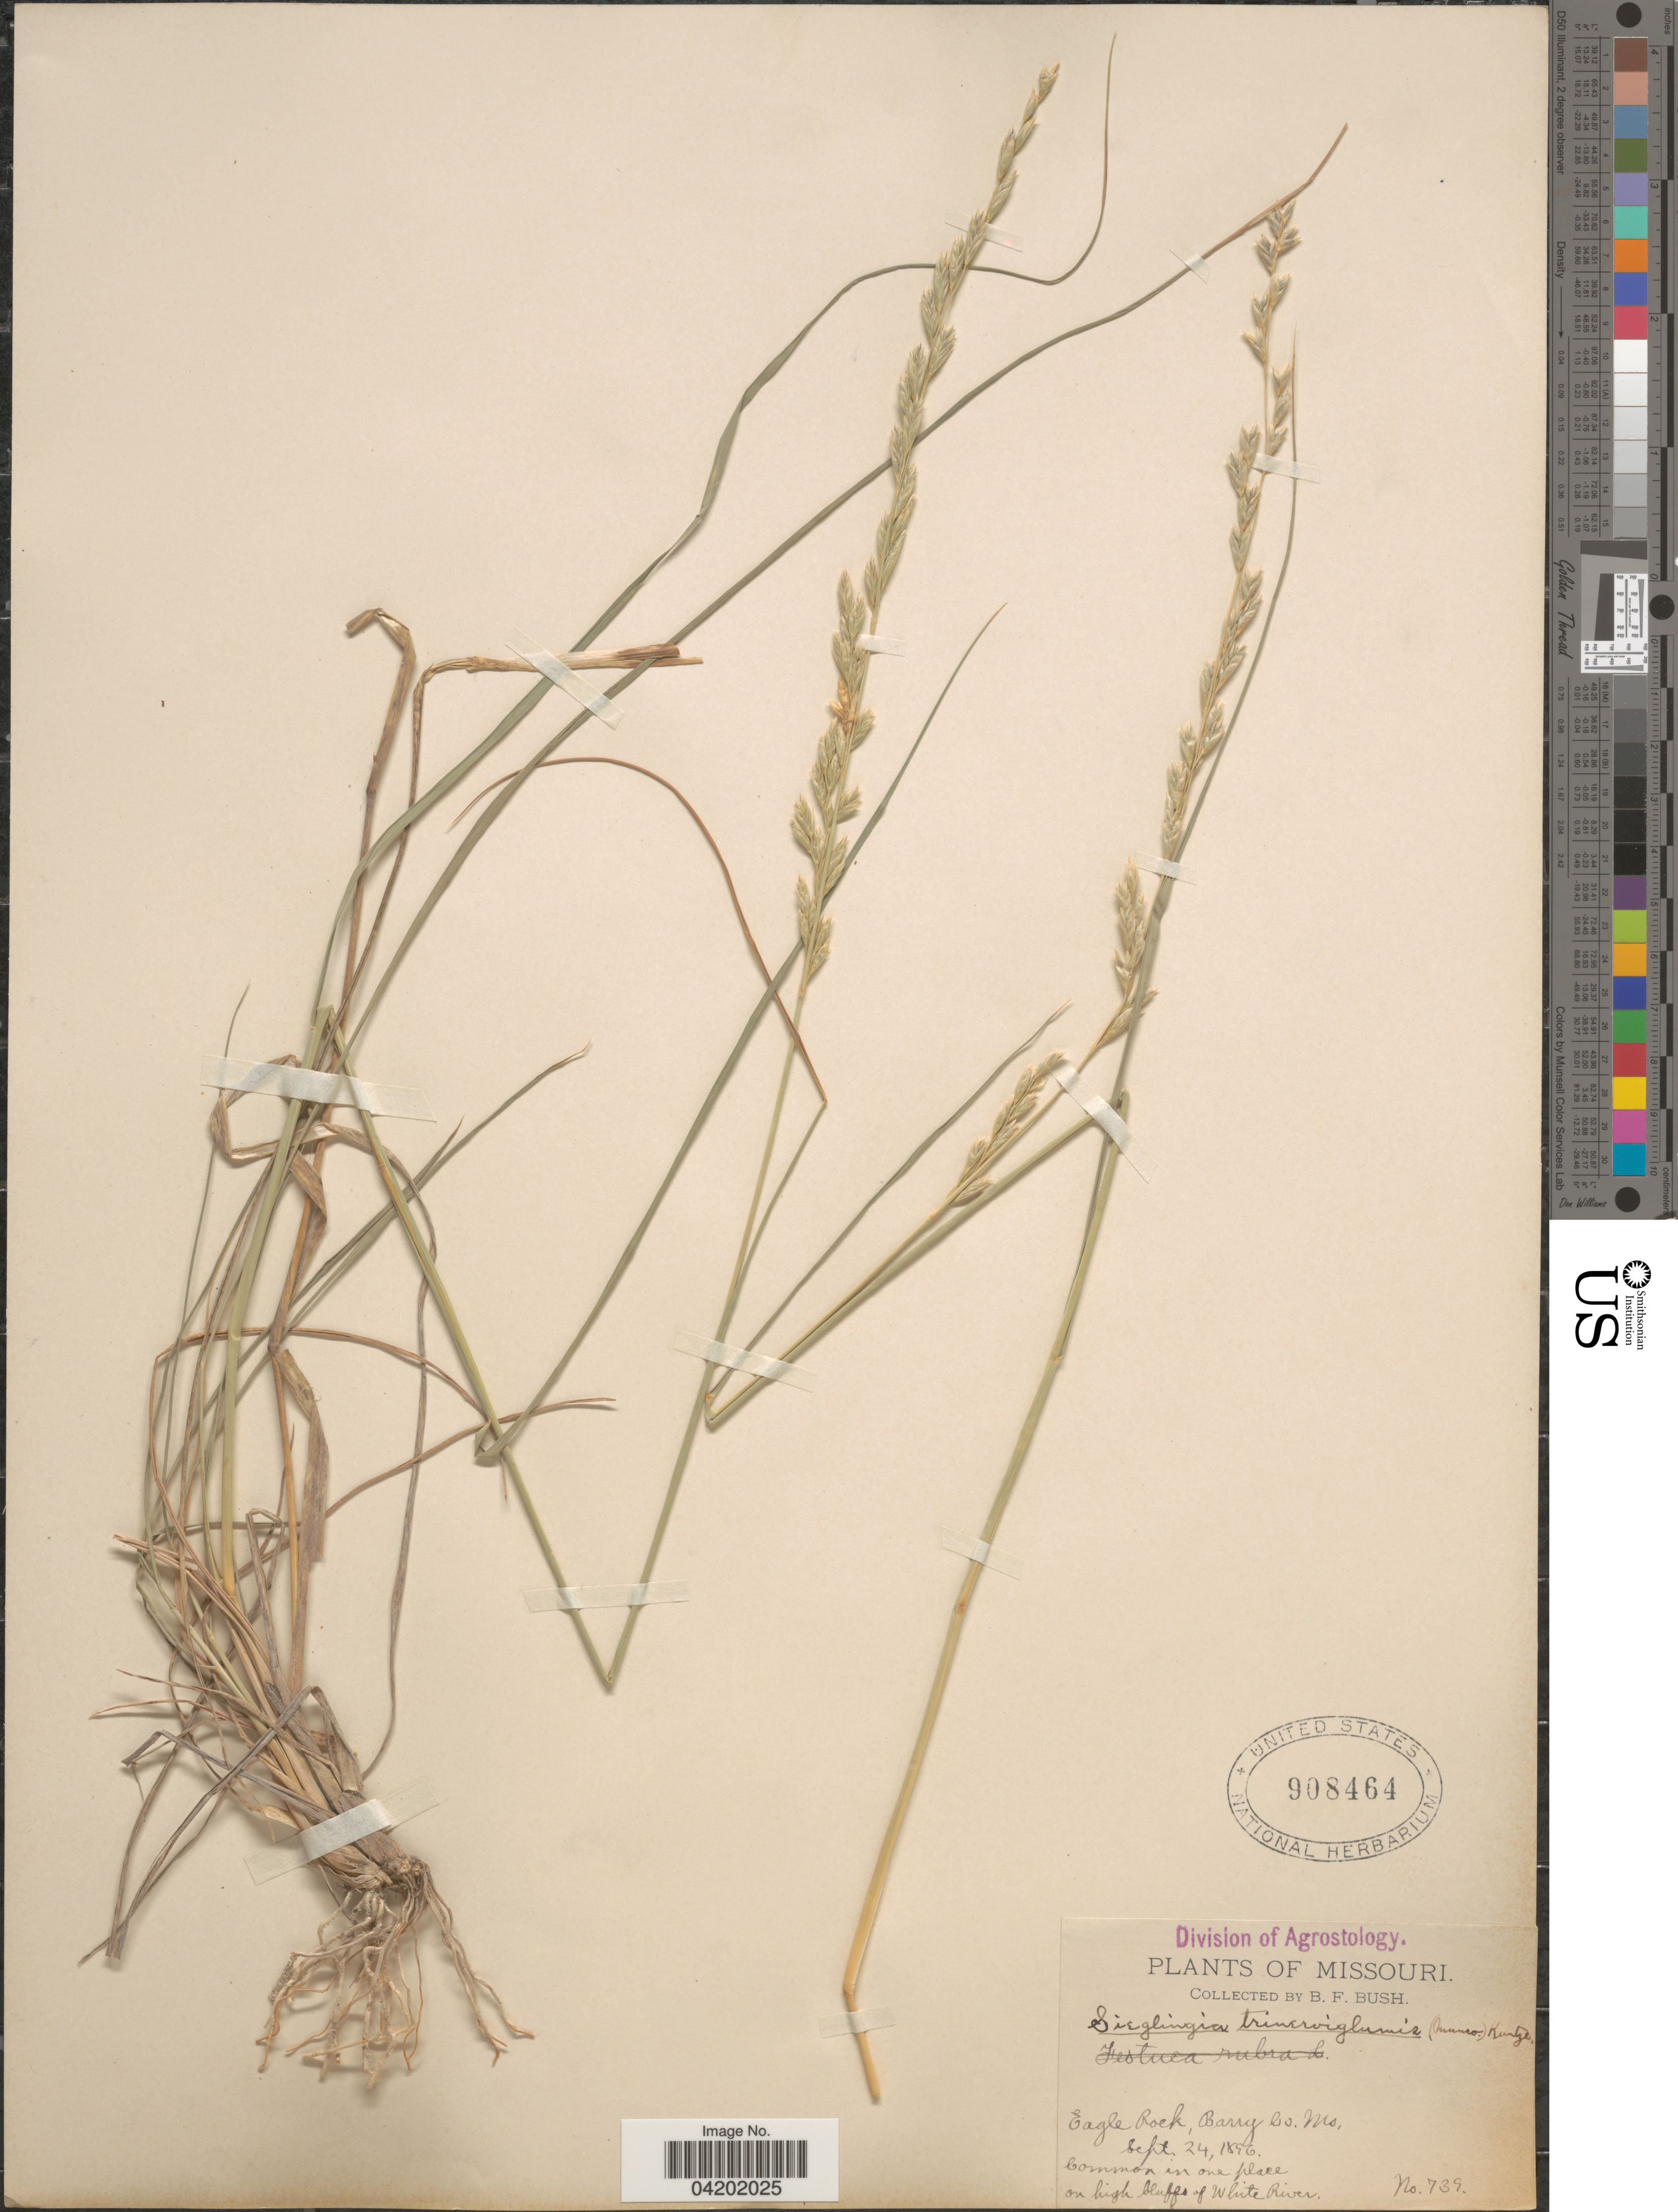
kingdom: Plantae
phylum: Tracheophyta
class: Liliopsida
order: Poales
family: Poaceae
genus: Tridentopsis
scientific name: Tridentopsis mutica var. elongata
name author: P.M. Peterson & Romasch.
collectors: B. F. Bush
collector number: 739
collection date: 1896-09-24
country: United States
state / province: Missouri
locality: Eagle Rock, Barry Co. On high bluffs of White River.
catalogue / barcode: US 908464